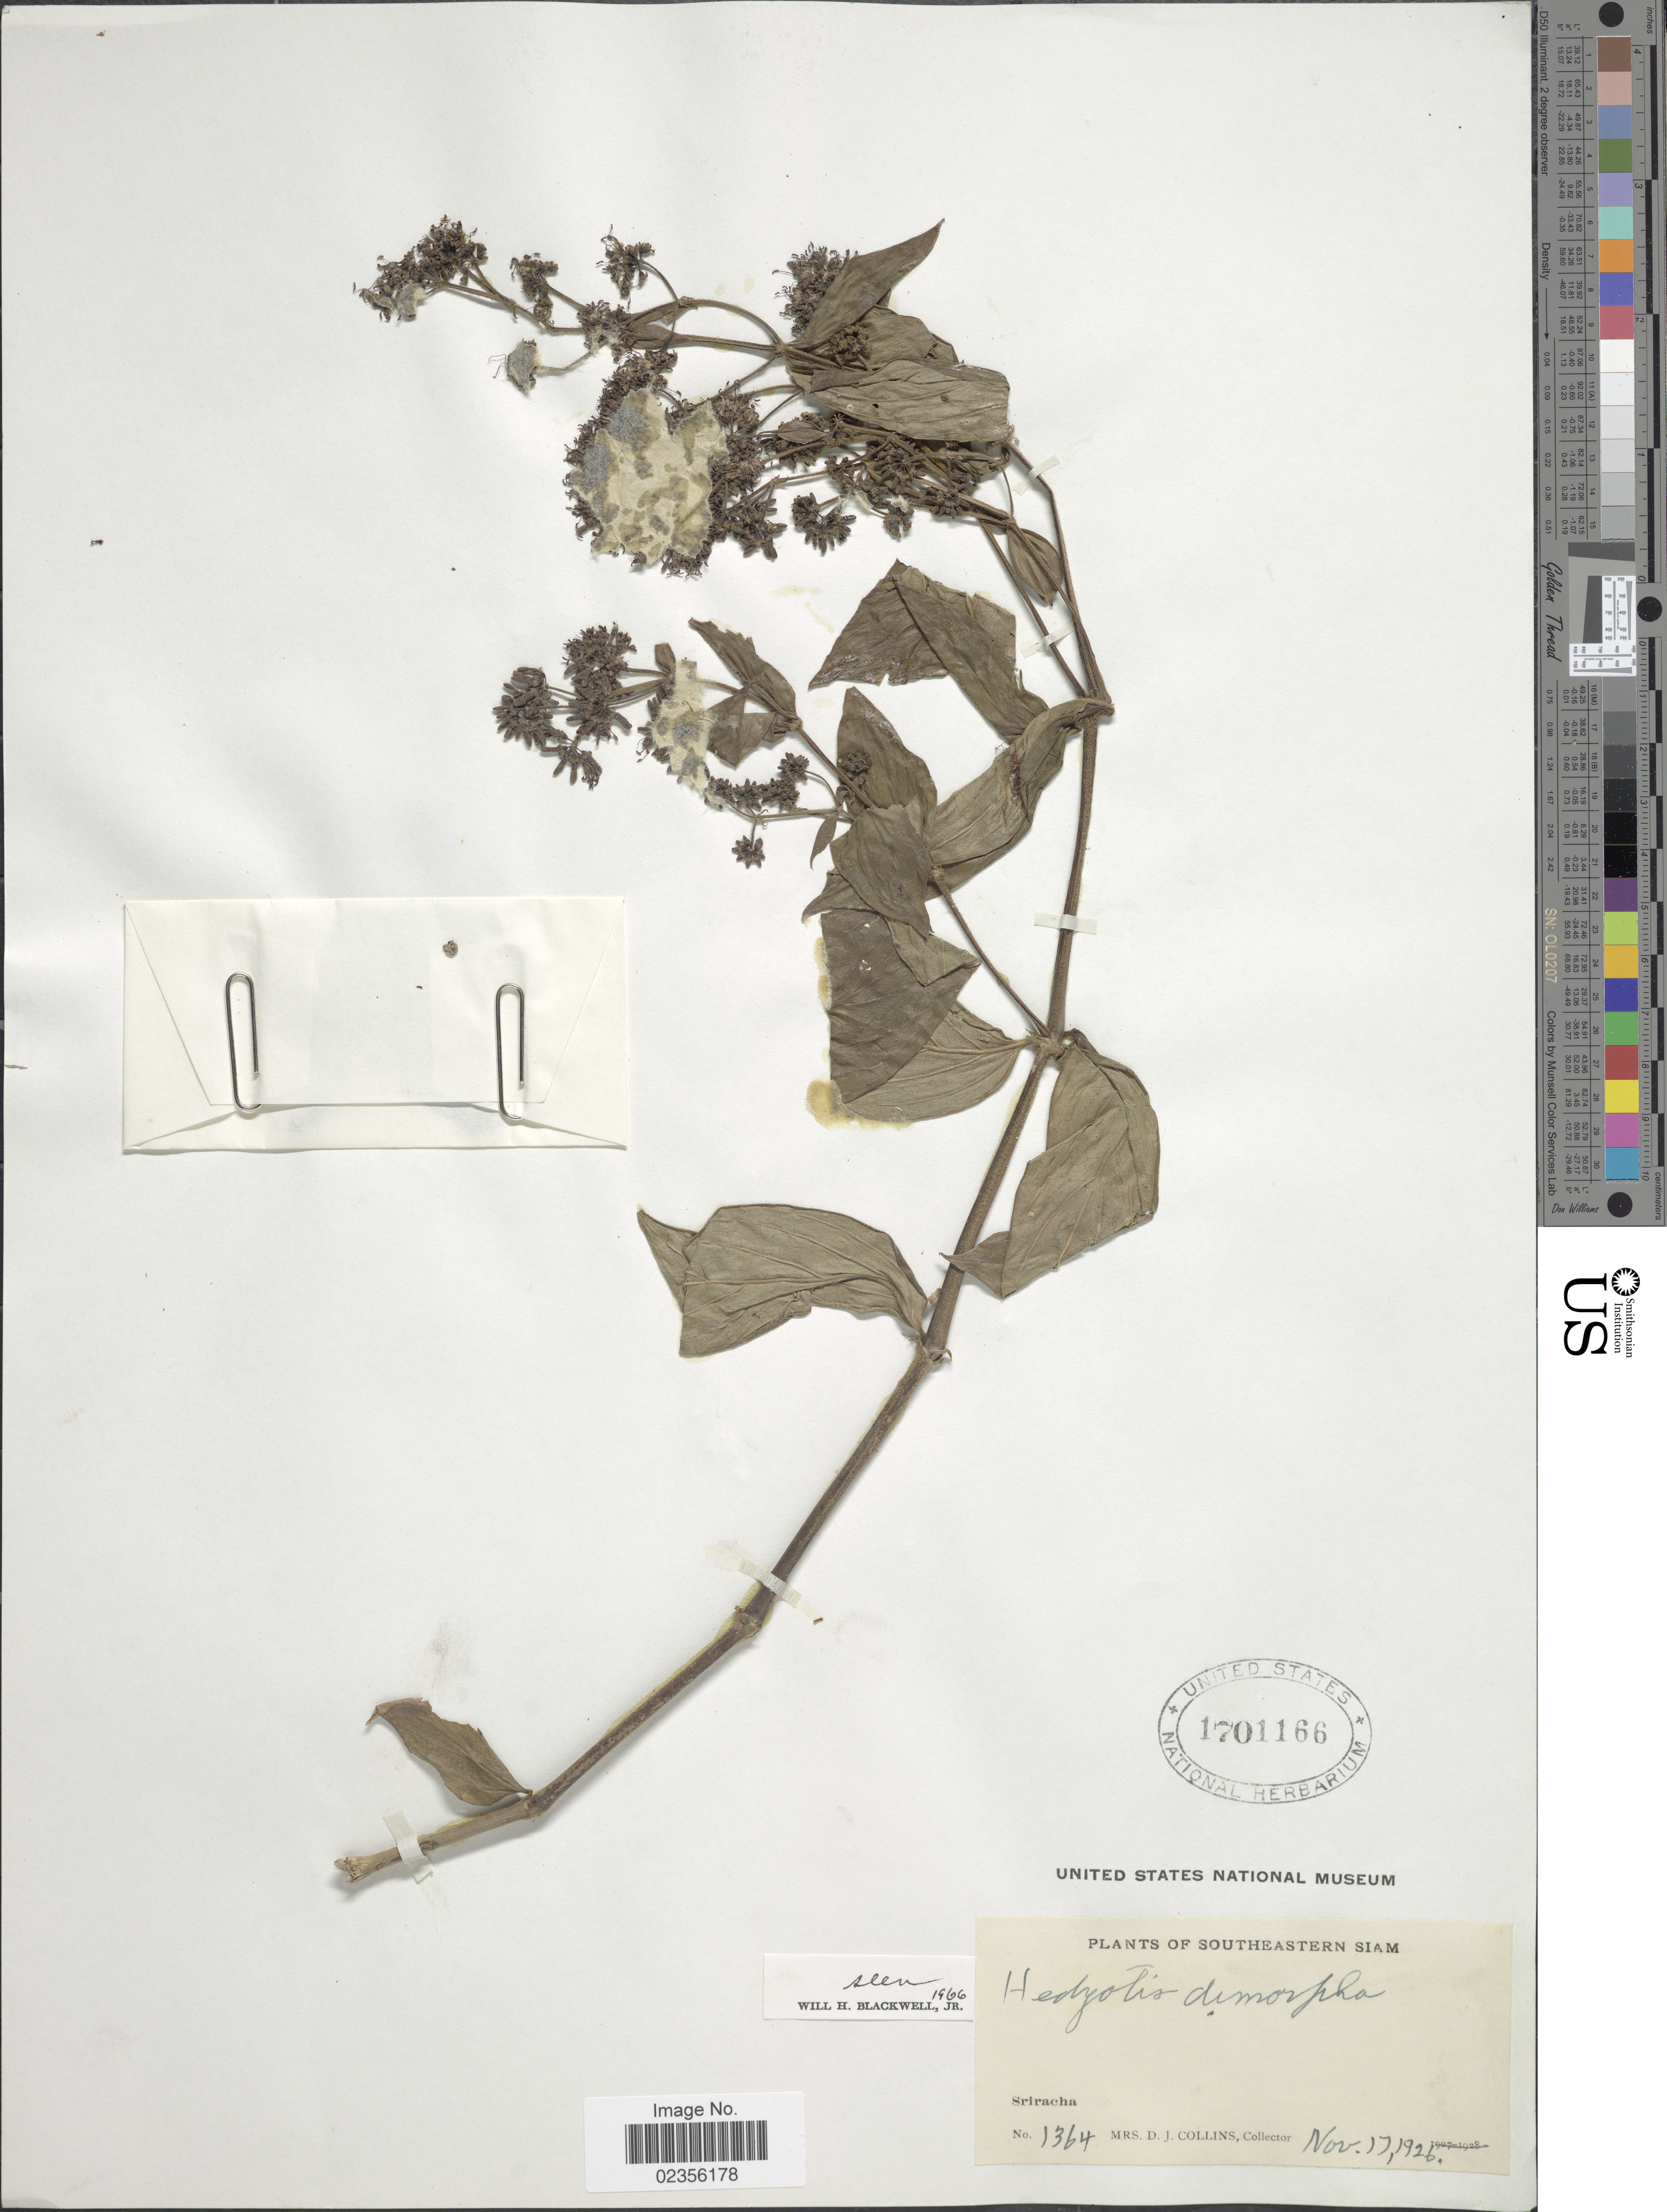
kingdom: Plantae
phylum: Tracheophyta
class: Magnoliopsida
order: Gentianales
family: Rubiaceae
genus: Hedyotis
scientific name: Hedyotis dimorpha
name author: Craib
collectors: Mrs. D. J. Collins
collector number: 1364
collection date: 1926-11-17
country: Thailand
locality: Southeastern Siam. Sriracha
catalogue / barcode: US 1701166